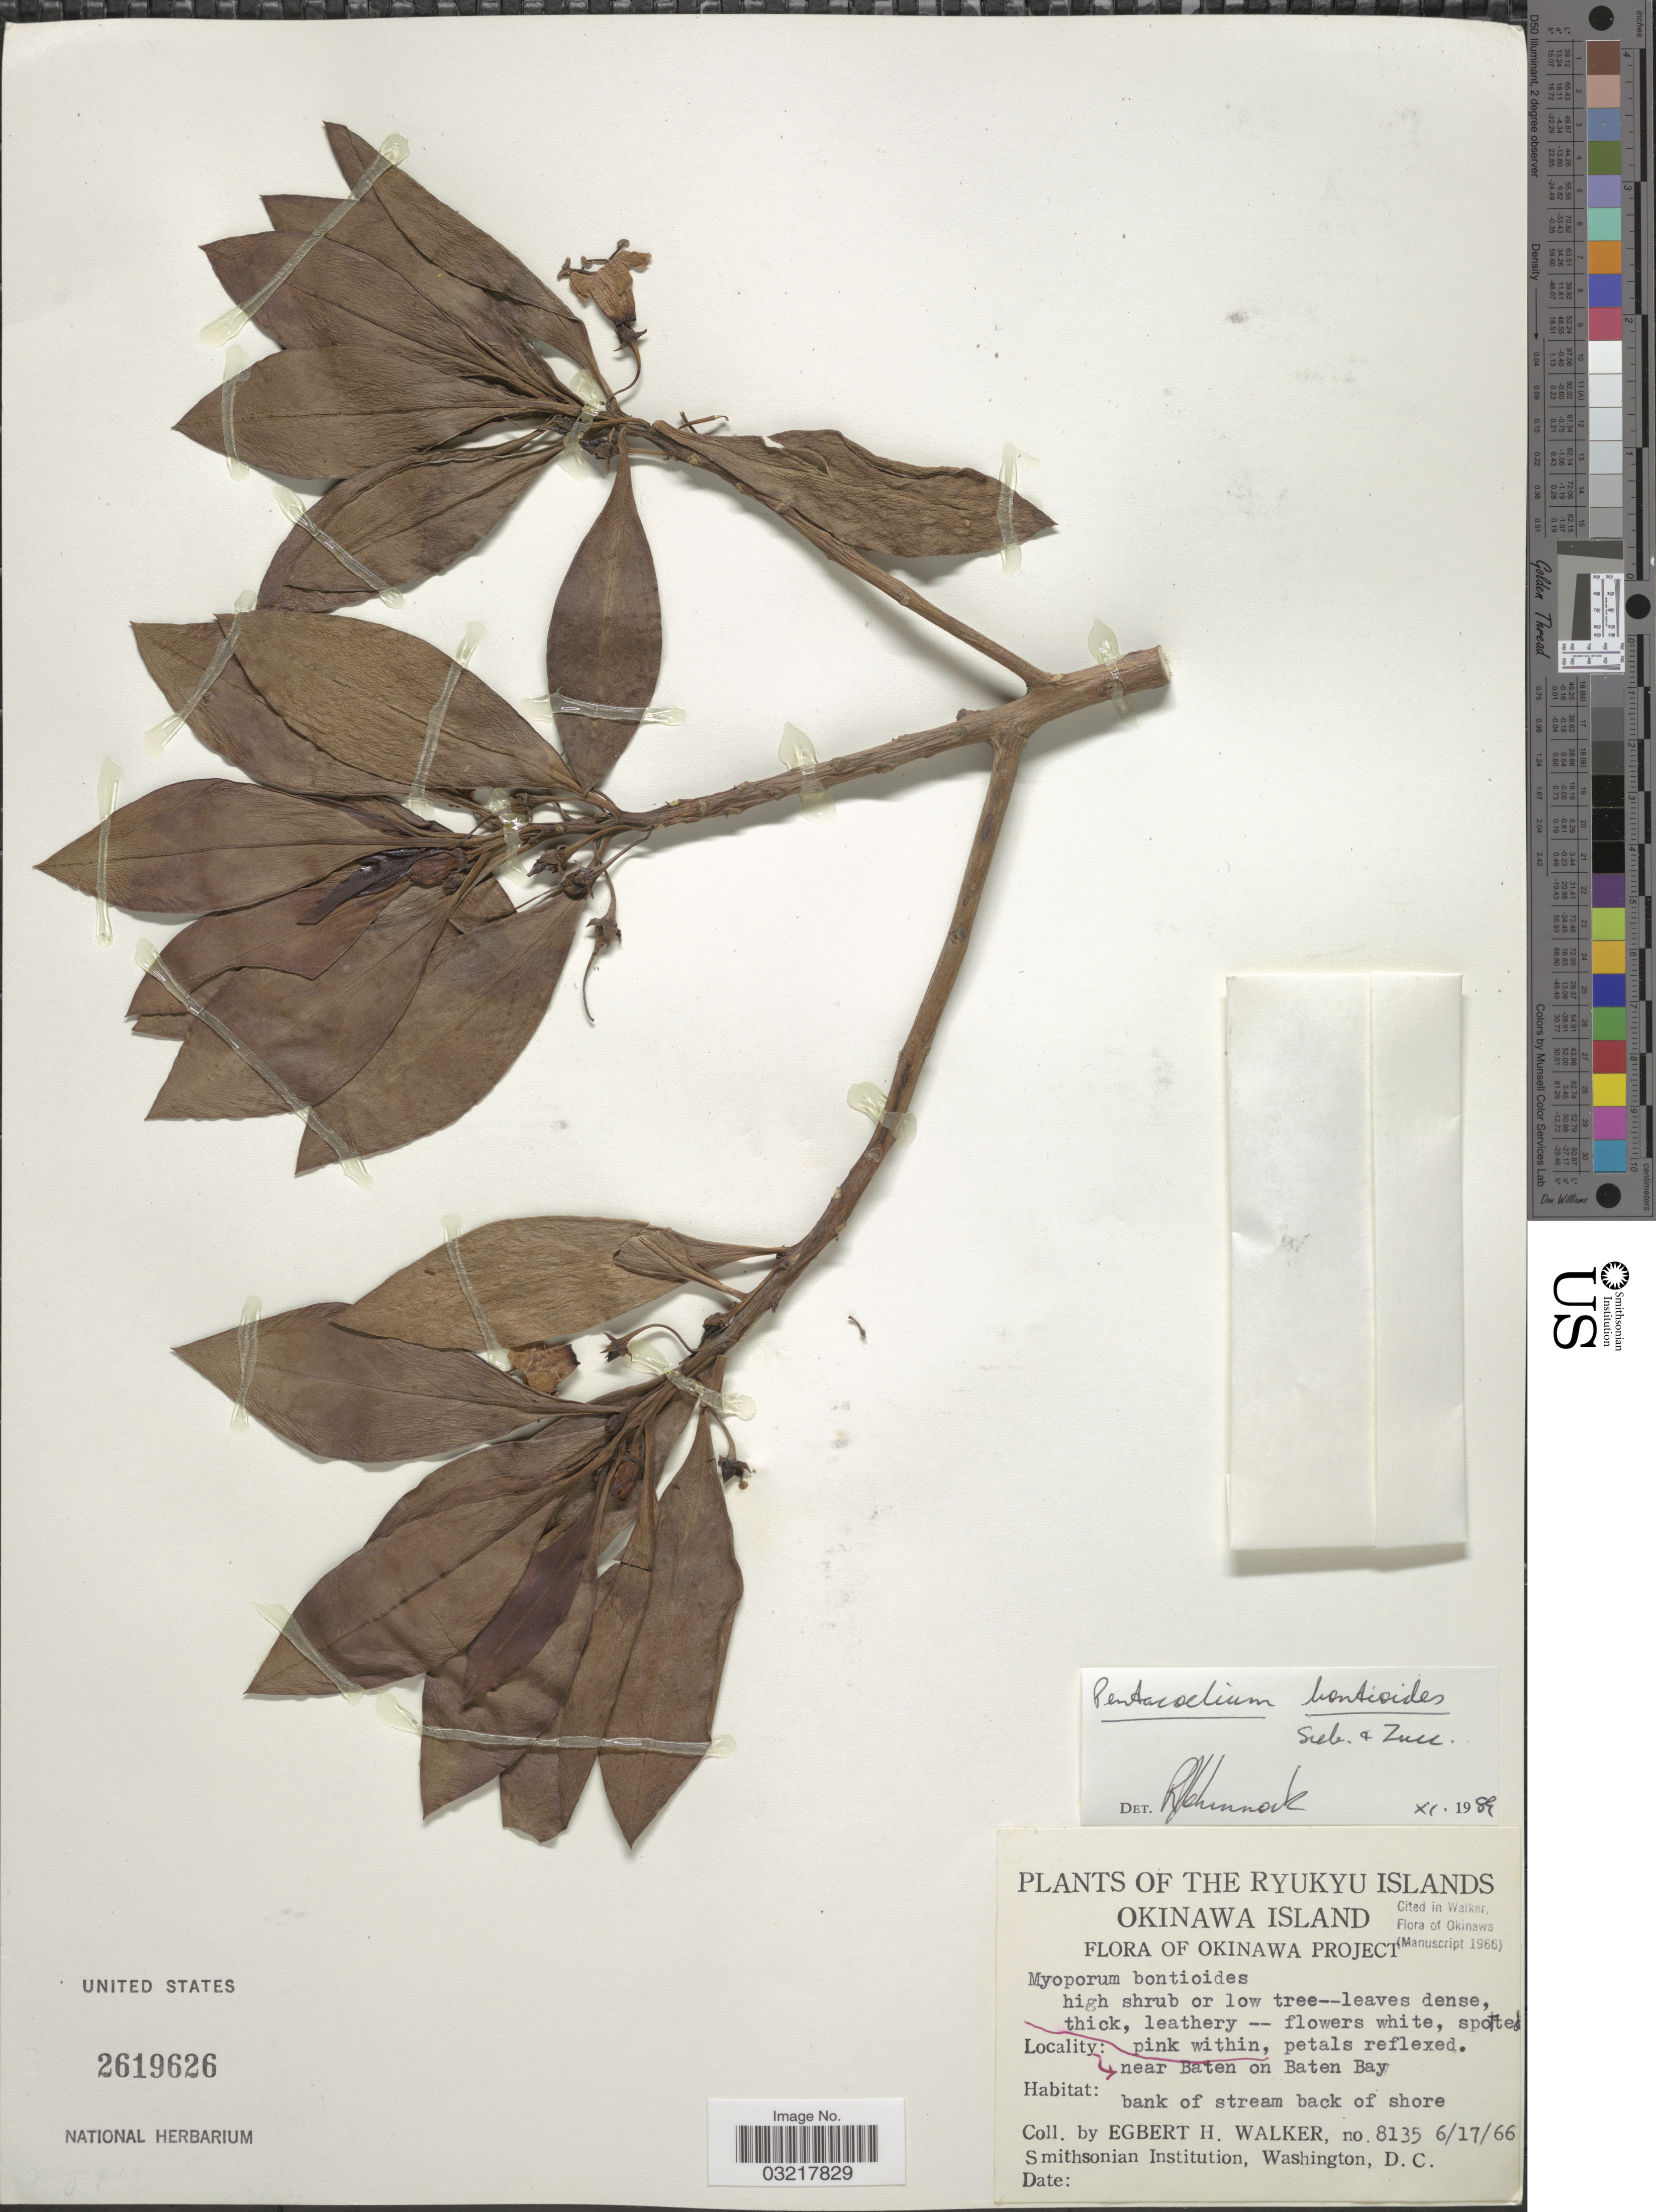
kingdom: Plantae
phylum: Tracheophyta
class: Magnoliopsida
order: Lamiales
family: Scrophulariaceae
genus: Pentacoelium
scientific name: Pentacoelium bontioides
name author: Siebold & Zucc.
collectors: E. H. Walker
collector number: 8135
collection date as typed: Transcribed d/m/y: 17/6/66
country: Japan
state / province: Okinawa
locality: The Ryukyu Islands. Okinawa Island. Near Baten on Baten Bay.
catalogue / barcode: US 2619626